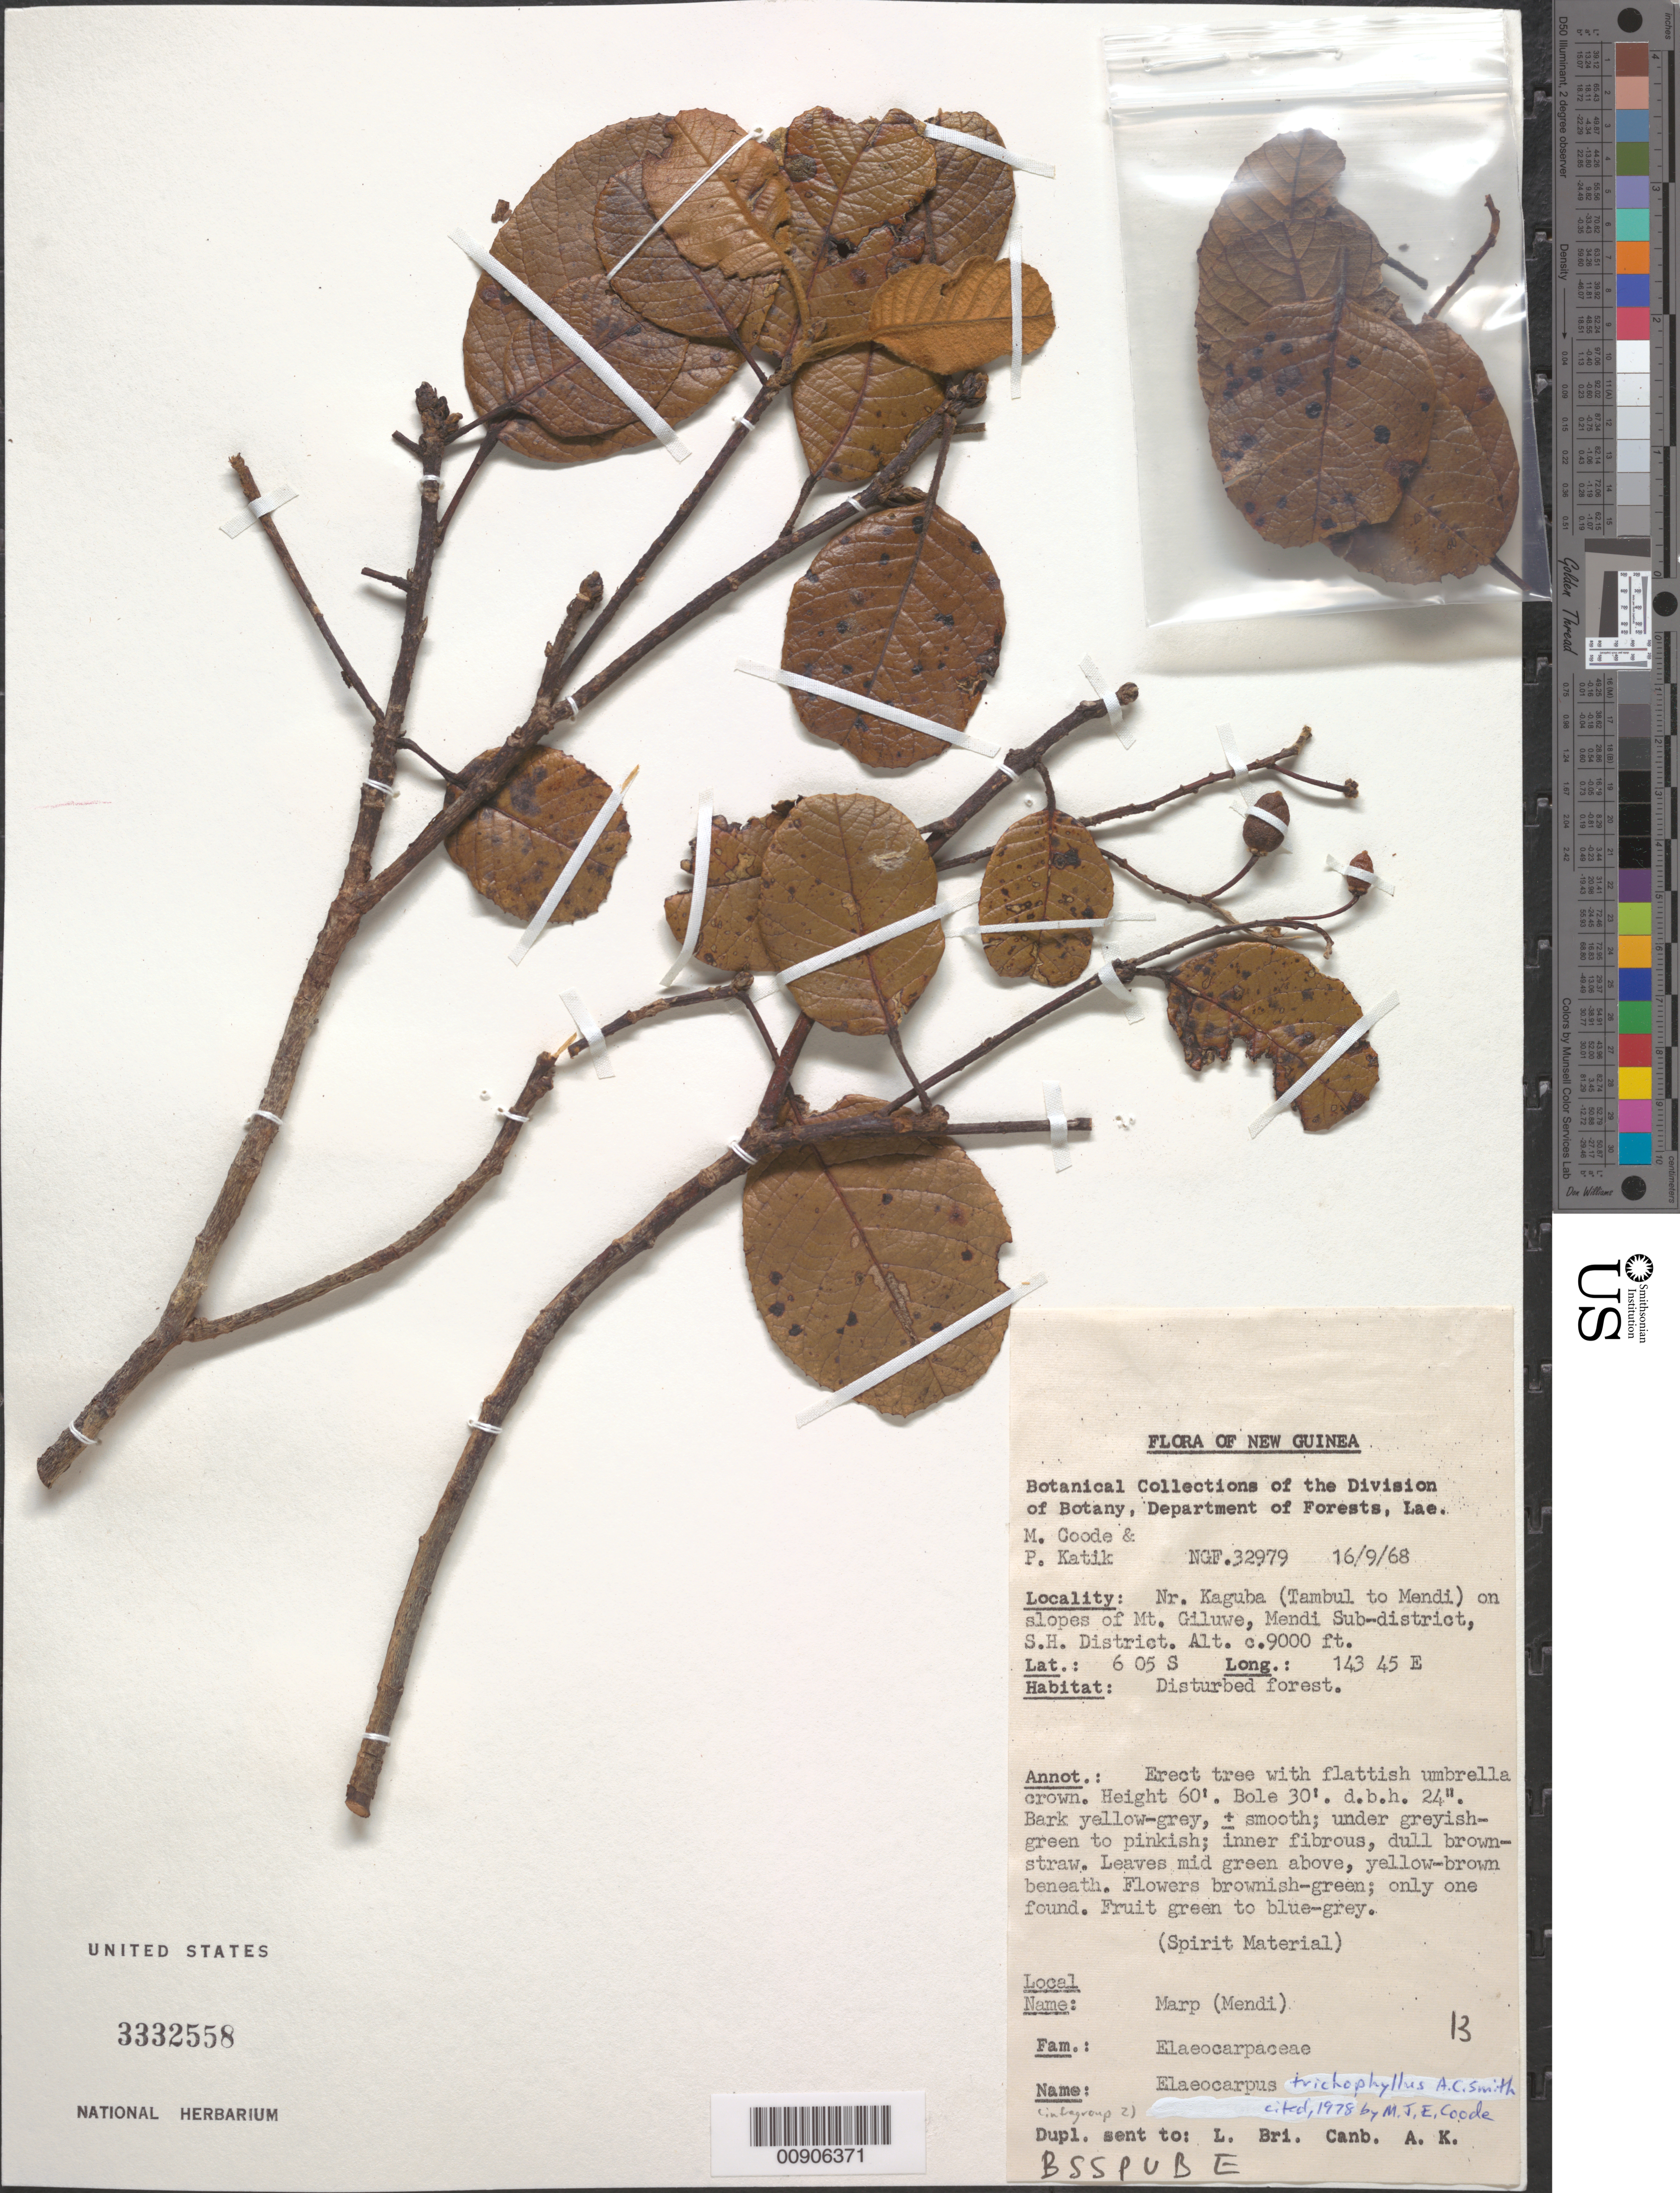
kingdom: Plantae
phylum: Tracheophyta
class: Magnoliopsida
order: Oxalidales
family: Elaeocarpaceae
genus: Elaeocarpus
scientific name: Elaeocarpus trichophyllus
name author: A.C. Sm.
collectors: M. Goode & P. Katik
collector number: NGF 32979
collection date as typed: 16 Sep 1968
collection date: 1968-09-16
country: Papua New Guinea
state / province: Southern Highlands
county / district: Mendi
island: New Guinea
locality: Nr. Kaguba onslopes of Mt. Giluwe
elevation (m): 2743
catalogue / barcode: US 3332558